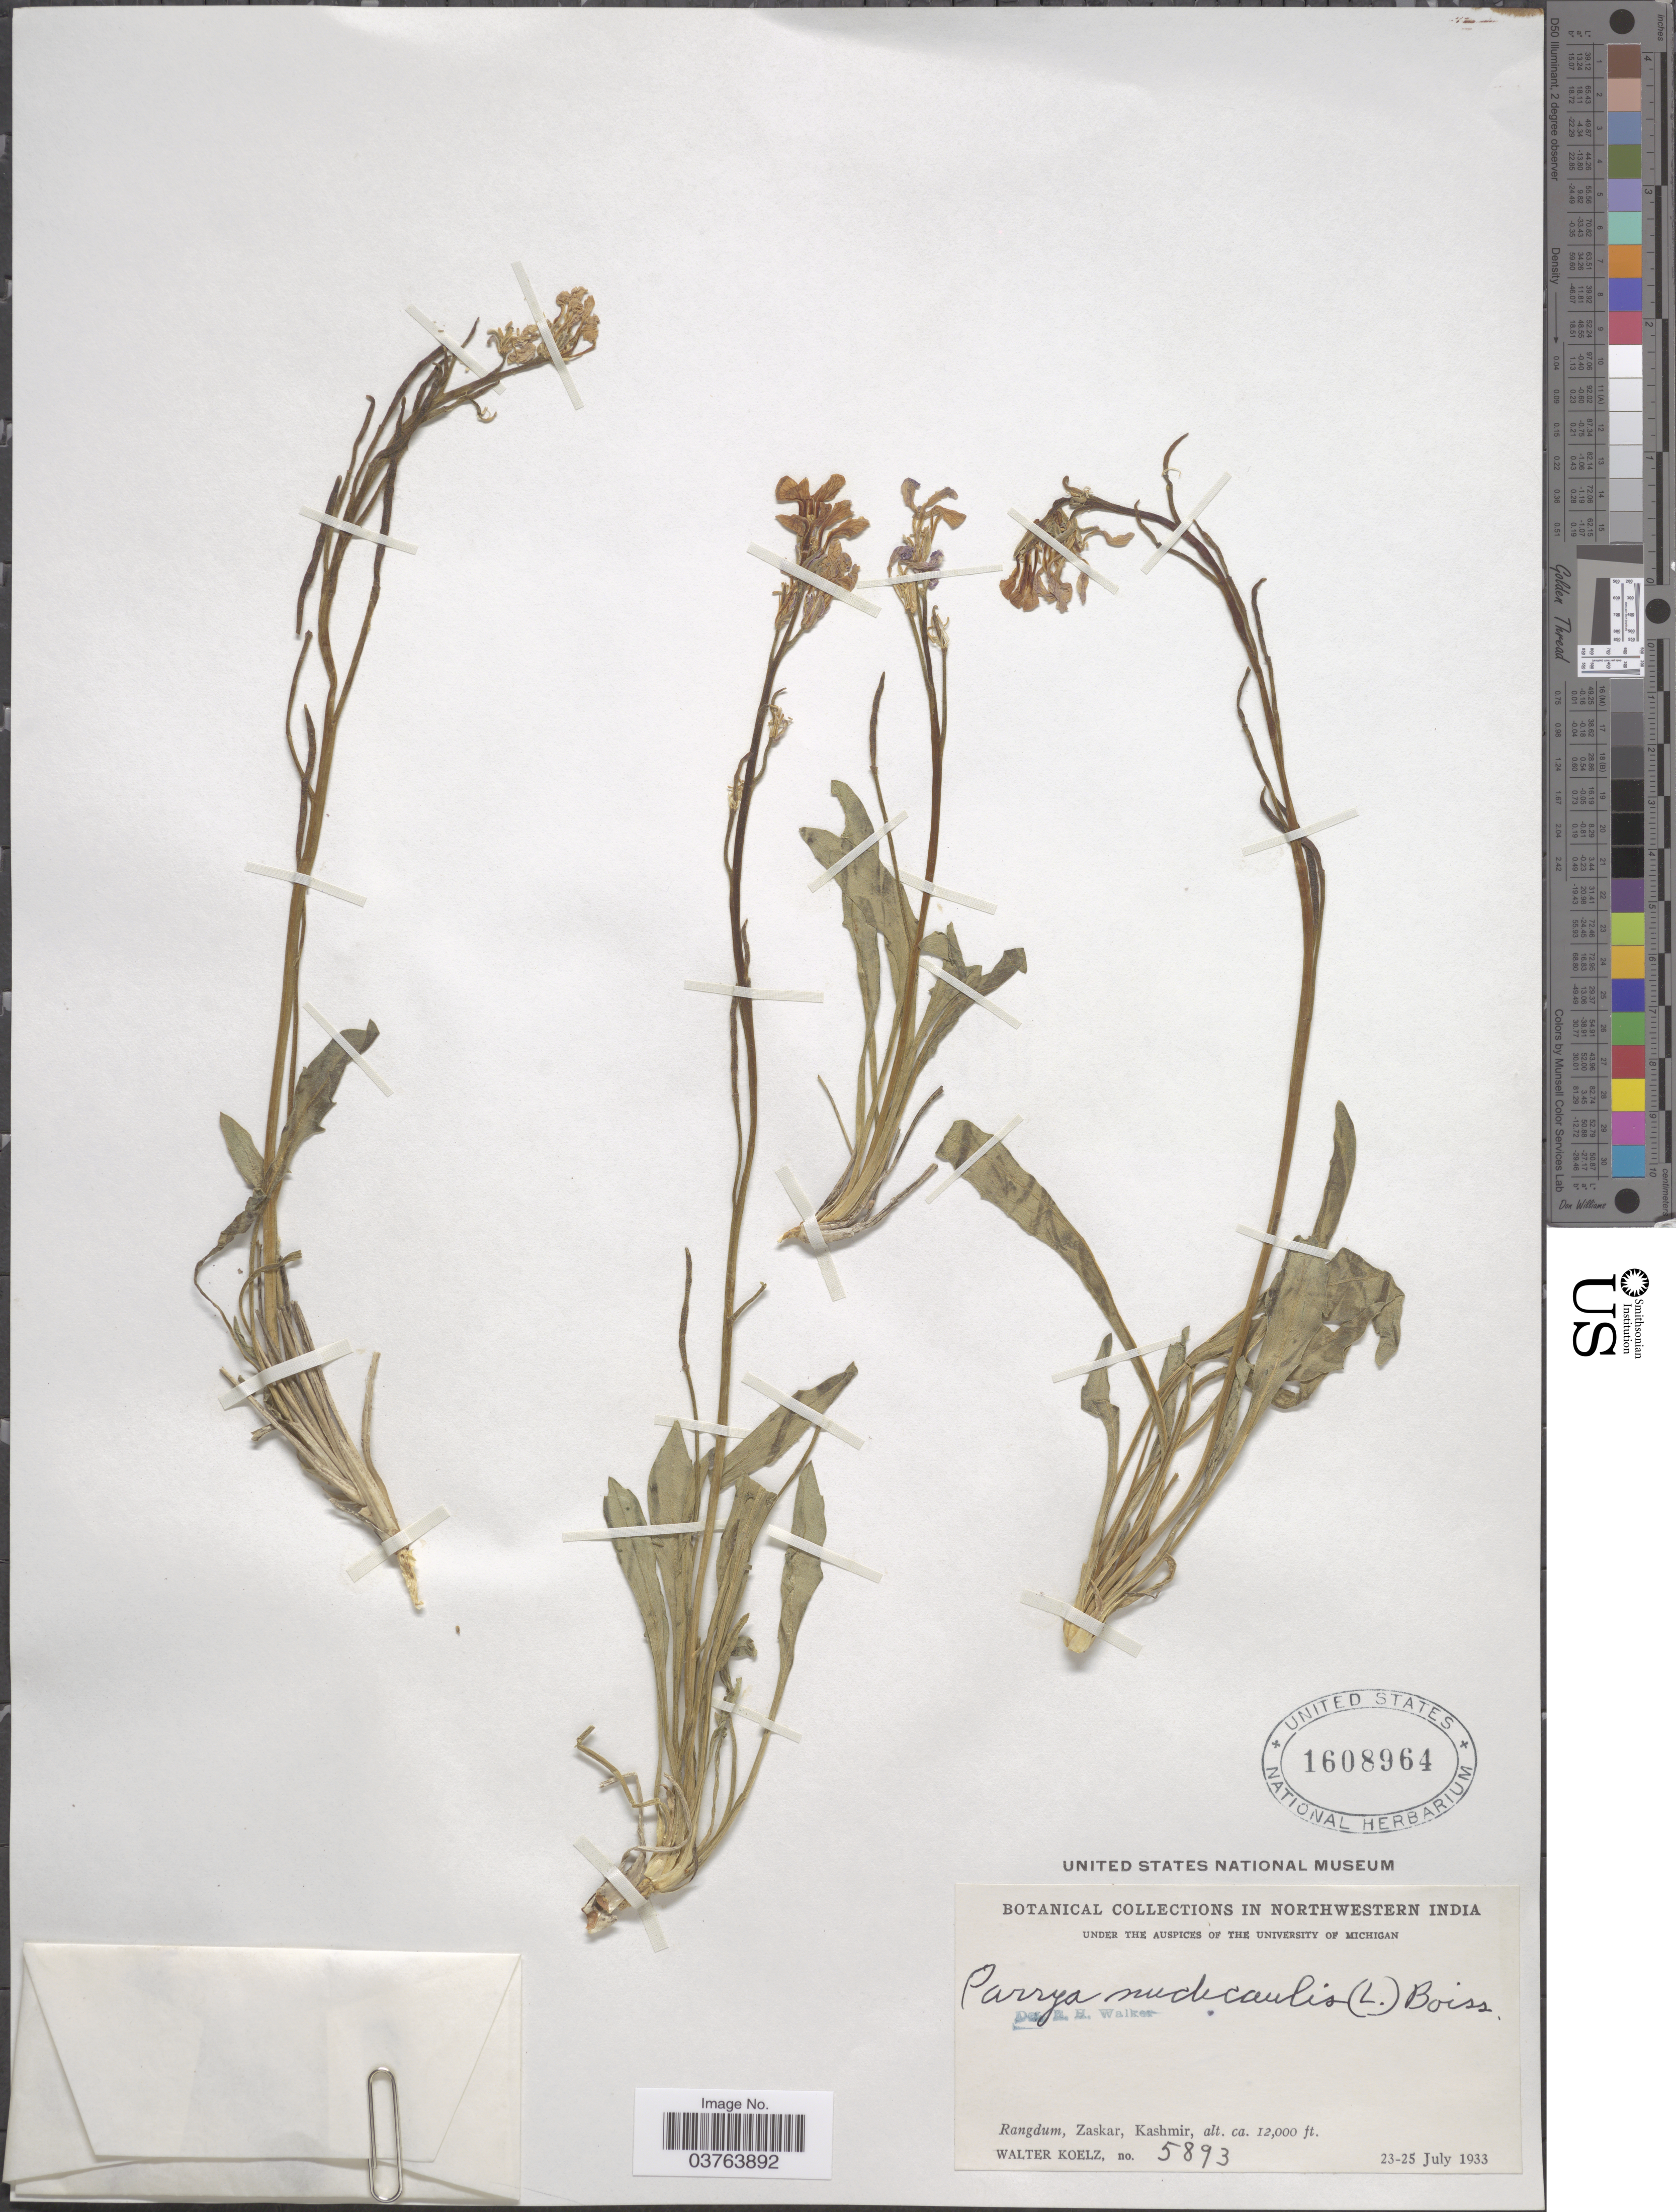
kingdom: Plantae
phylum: Tracheophyta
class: Magnoliopsida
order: Brassicales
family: Brassicaceae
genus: Parrya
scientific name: Parrya nudicaulis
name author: (L.) Regel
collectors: W. N. Koelz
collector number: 5893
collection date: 1933-07-23/1933-07-25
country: India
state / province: Jammu and Kashmir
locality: Northwestern India. Rangdum, Zaskar, Kashmir.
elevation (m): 3658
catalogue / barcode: US 1608964